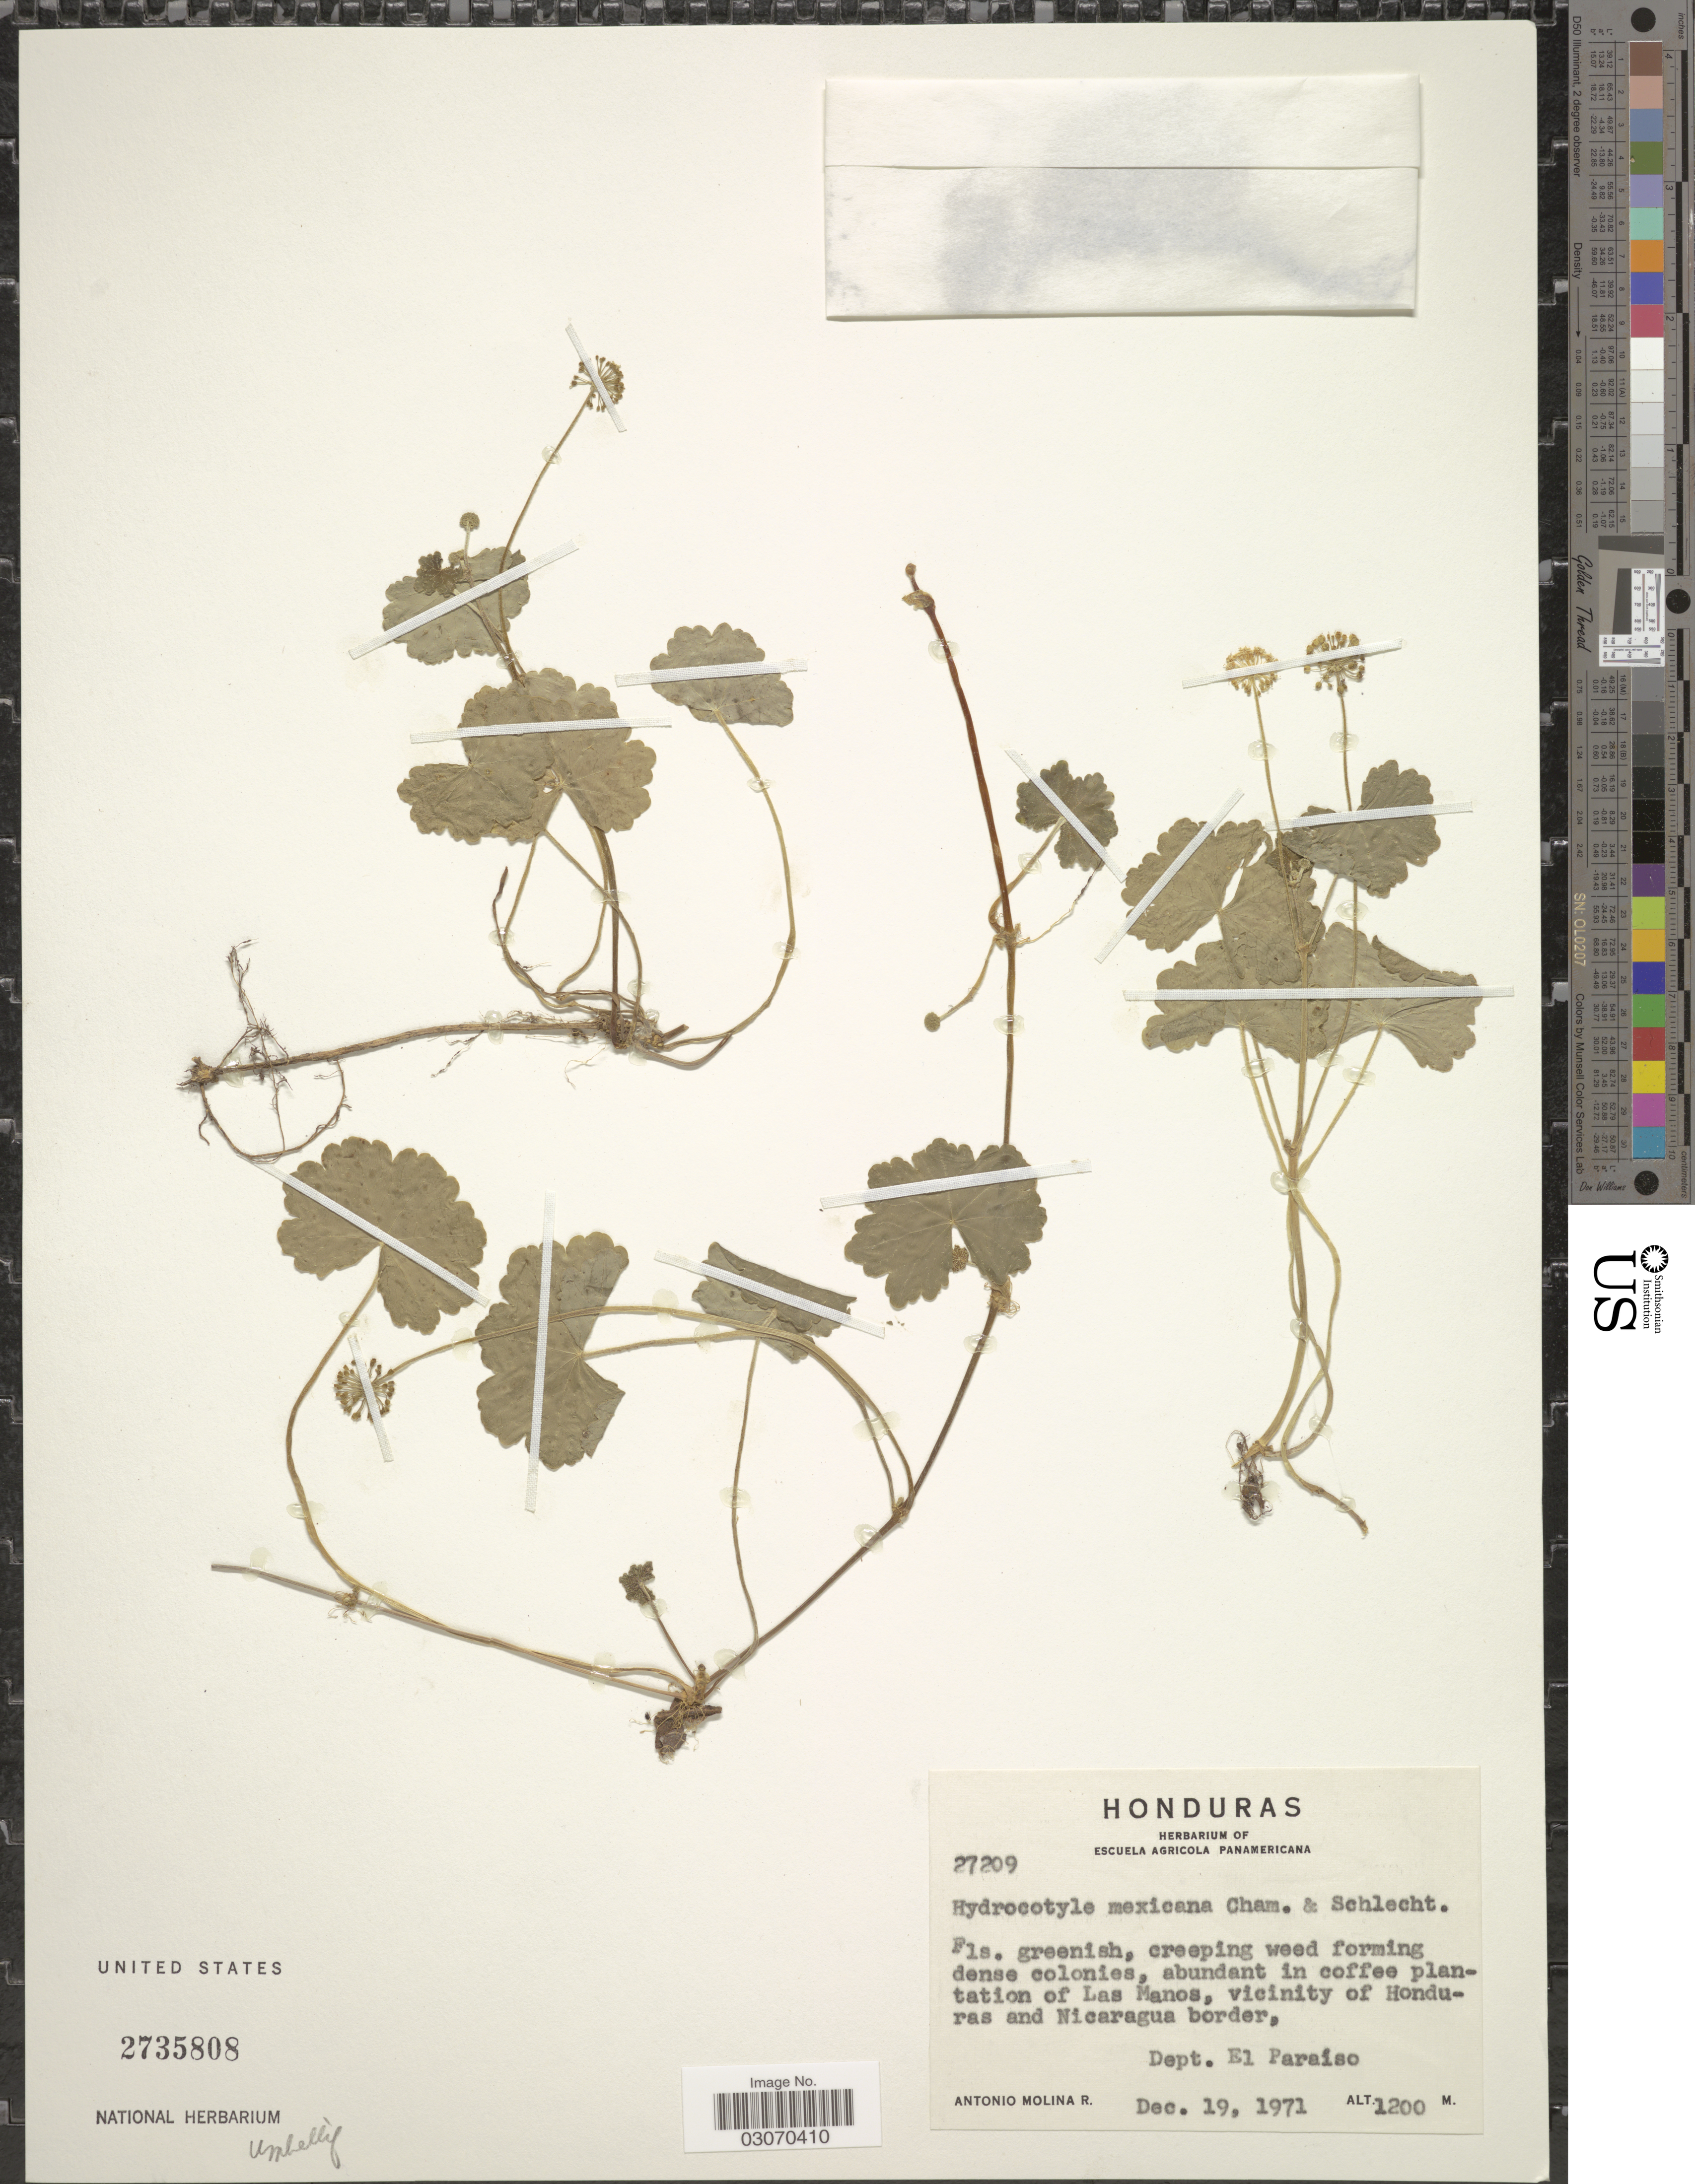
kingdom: Plantae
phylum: Tracheophyta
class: Magnoliopsida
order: Apiales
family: Araliaceae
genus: Hydrocotyle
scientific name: Hydrocotyle mexicana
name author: Schltdl. & Cham.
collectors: A. Molina R.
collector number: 27209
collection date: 1971-12-19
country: Honduras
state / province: El Paraíso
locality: Abundant in coffee plantation of Las Manos, vicinity of Honduras and Nicaragua border, Dept. El Paraiso.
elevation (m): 1200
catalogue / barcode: US 2735808